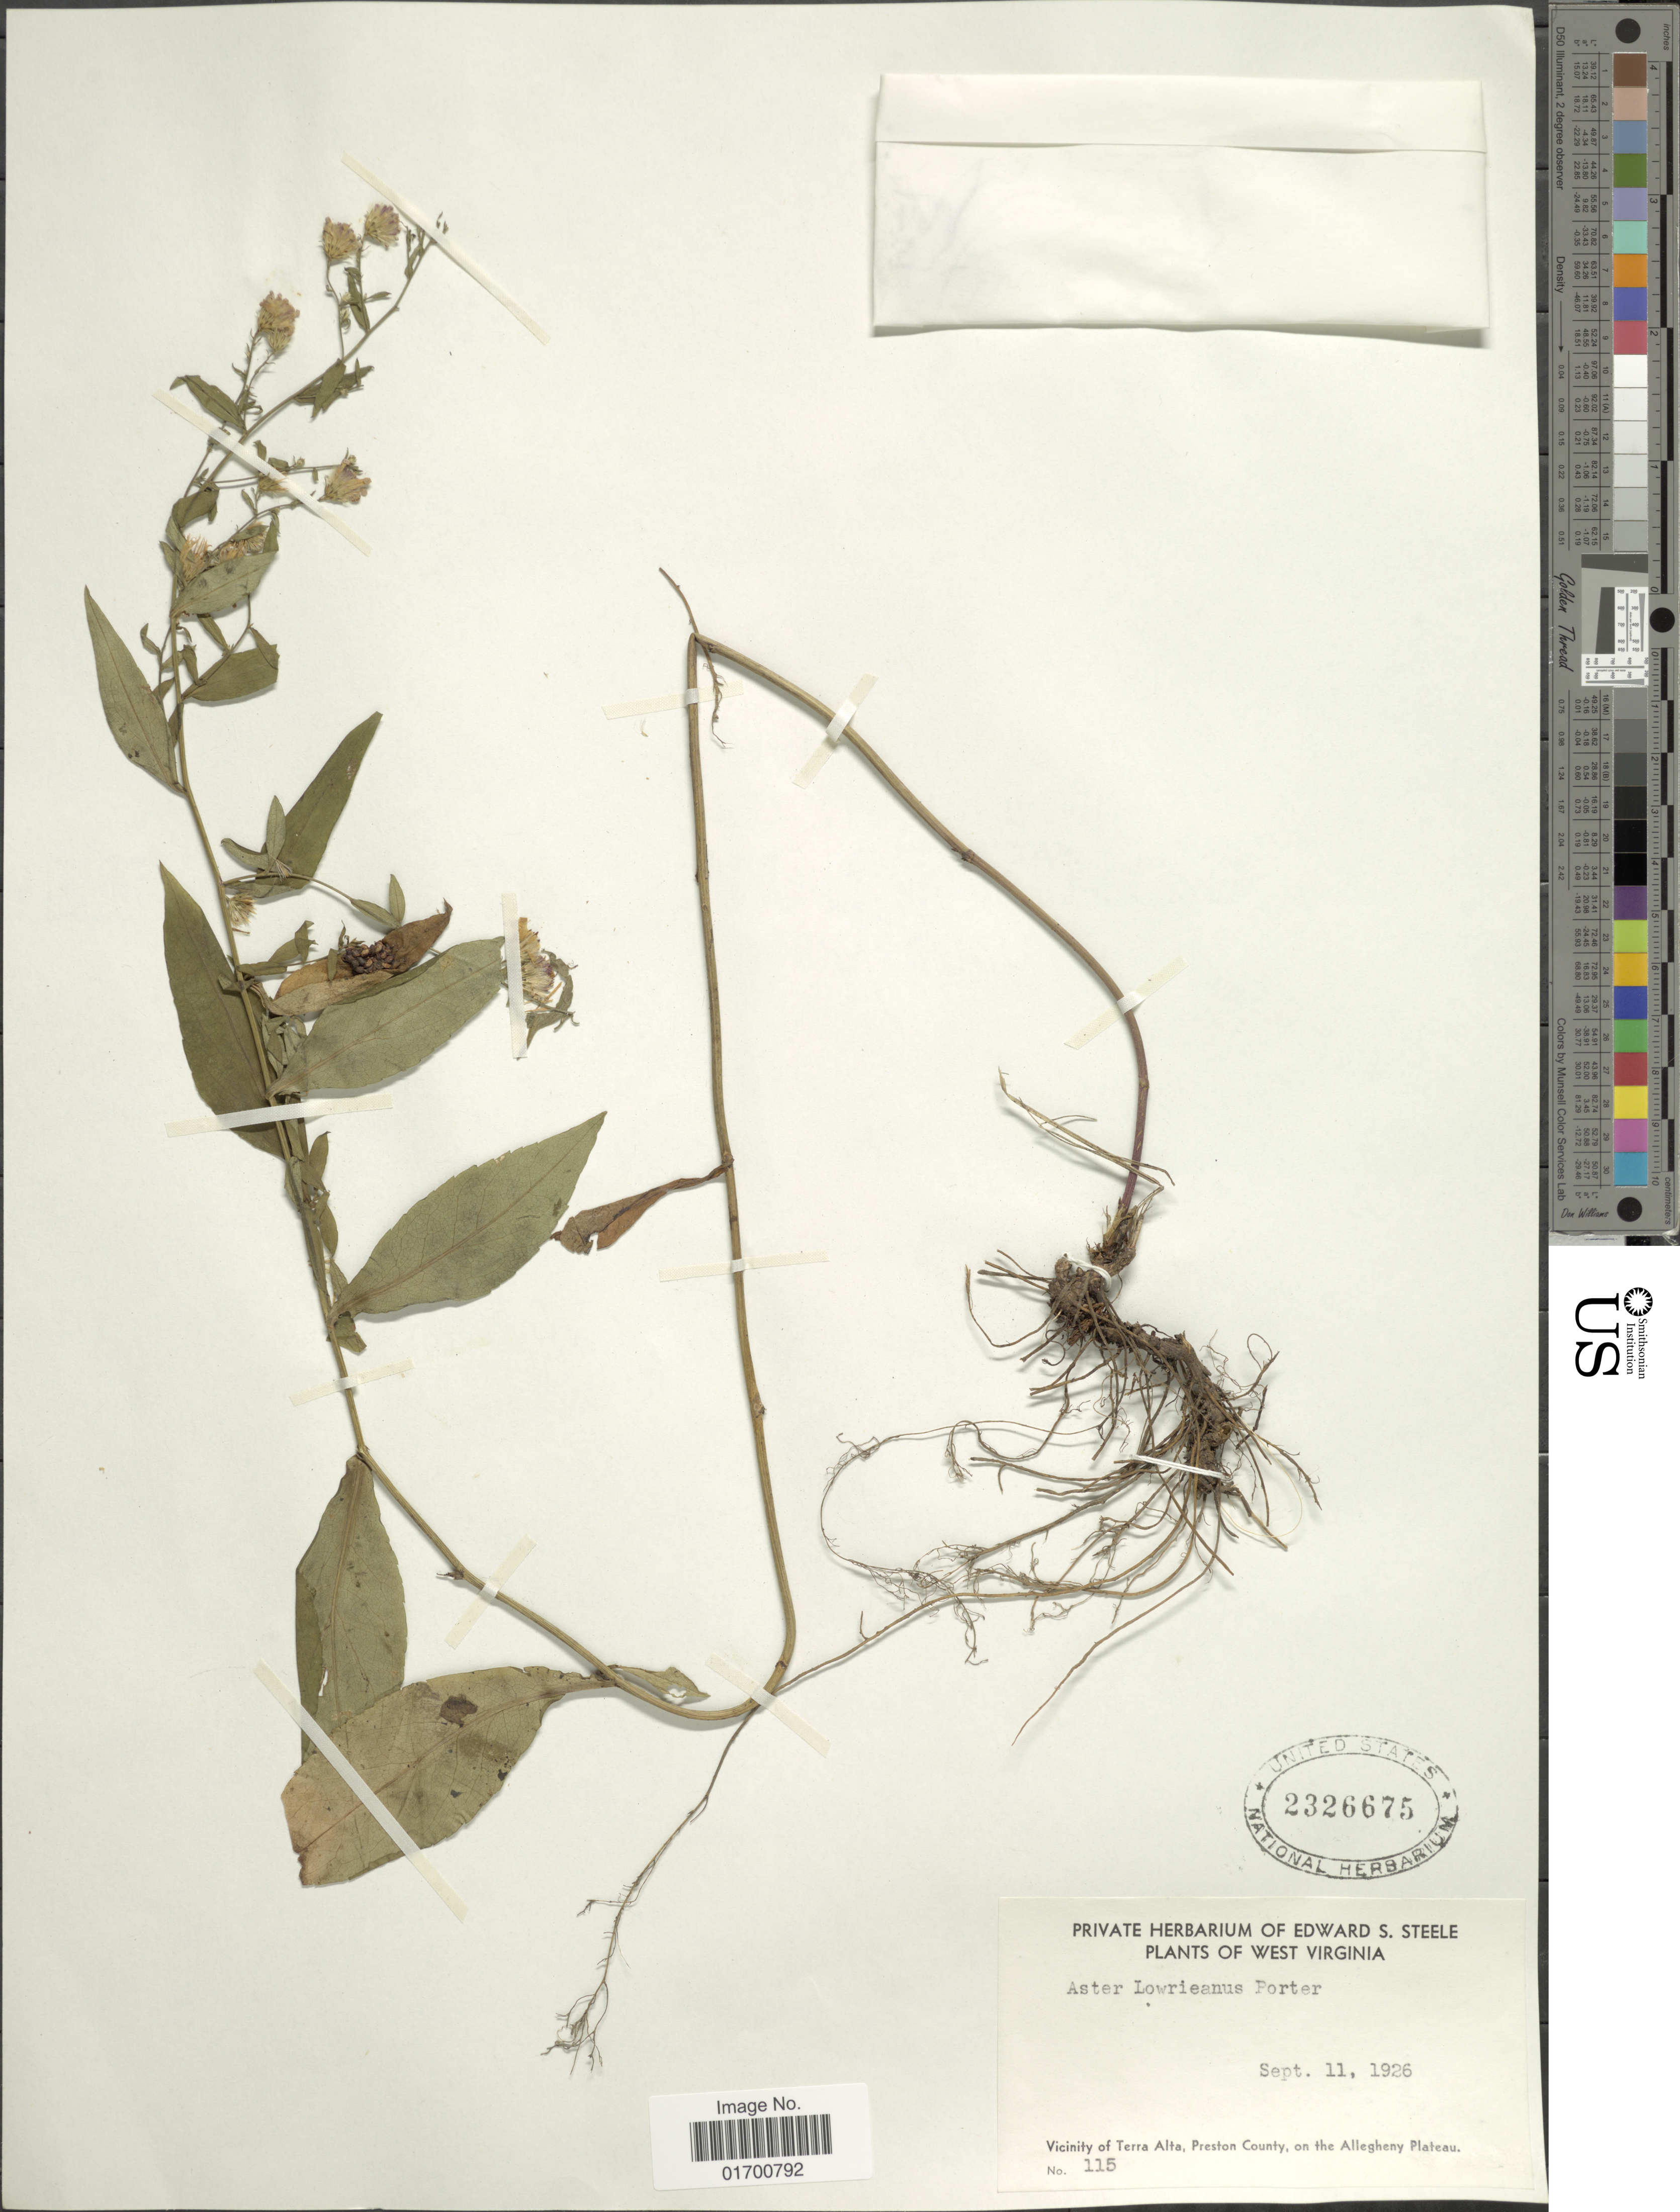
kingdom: Plantae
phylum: Tracheophyta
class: Magnoliopsida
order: Asterales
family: Asteraceae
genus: Symphyotrichum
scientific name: Symphyotrichum lowrieanum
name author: (Porter) G.L. Nesom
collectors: ex herb. Edward S. Steele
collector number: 115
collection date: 1926-09-11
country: United States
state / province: West Virginia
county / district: Preston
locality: Vicinity of Terra Alta, Preston County, on the Allegheny Plateau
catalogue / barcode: US 2326675